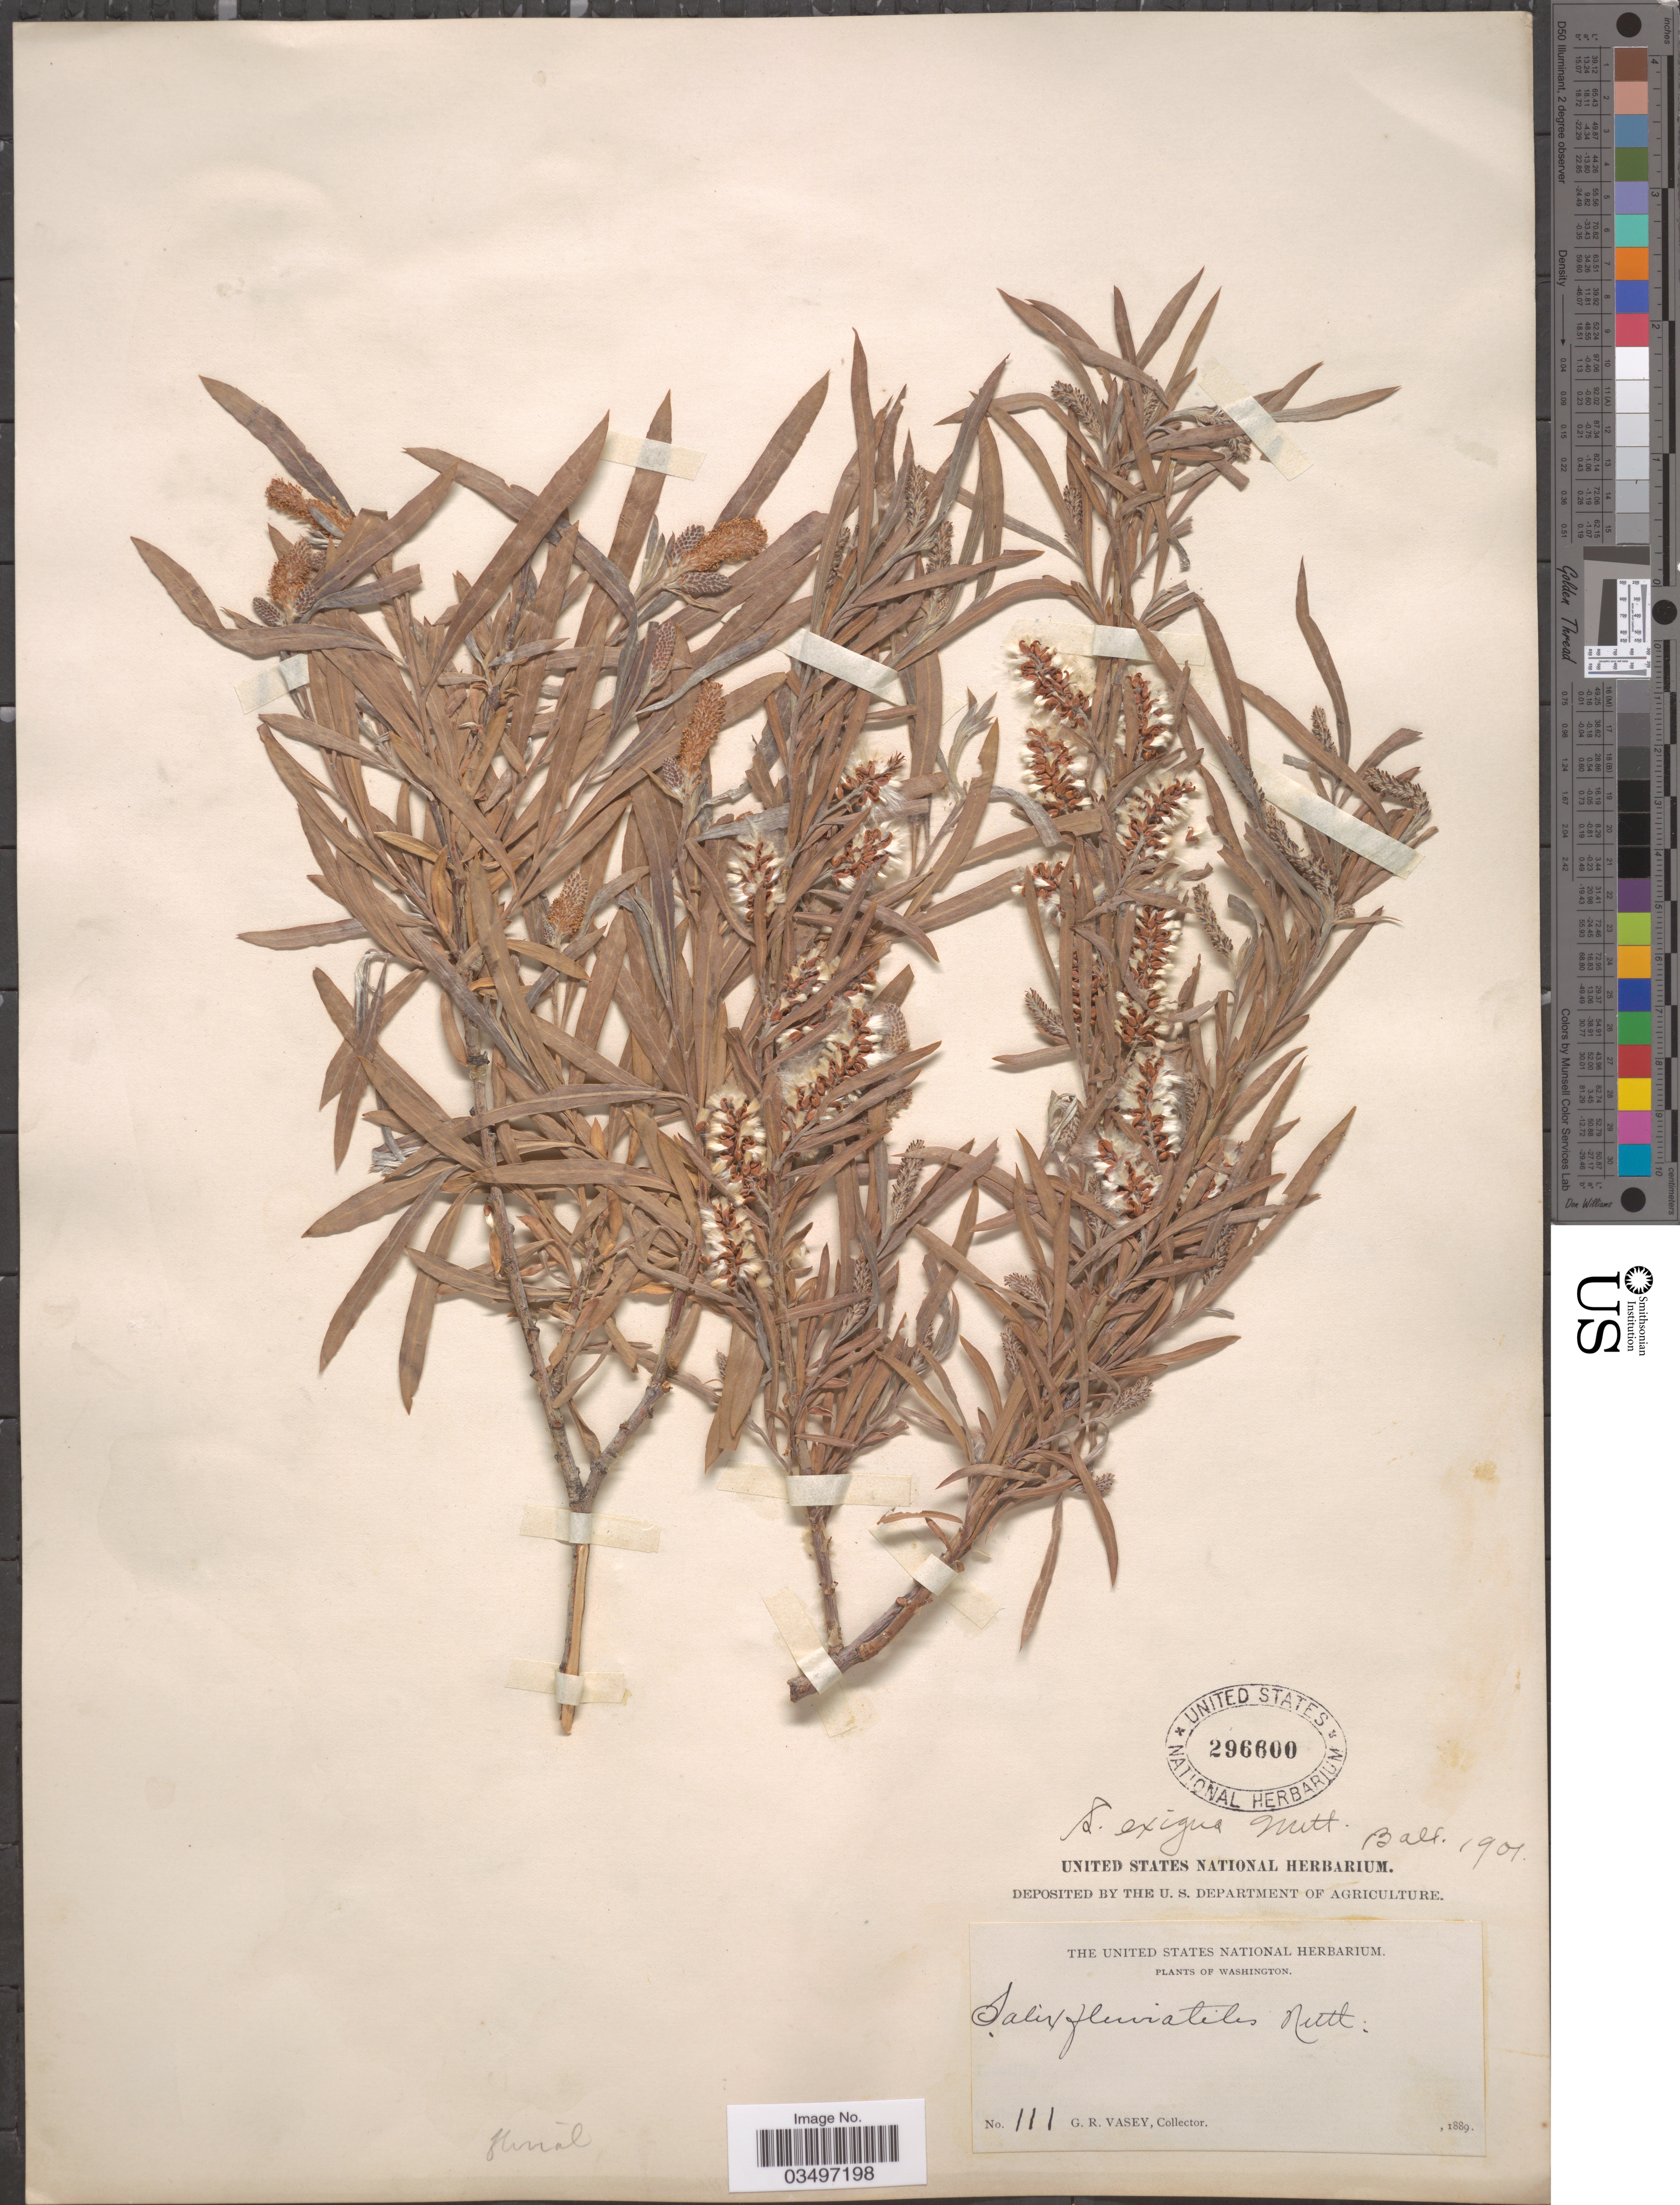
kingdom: Plantae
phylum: Tracheophyta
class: Magnoliopsida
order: Malpighiales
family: Salicaceae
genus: Salix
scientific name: Salix exigua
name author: Nutt.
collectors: G. R. Vasey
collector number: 111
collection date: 1889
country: United States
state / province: Washington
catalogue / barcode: US 296600